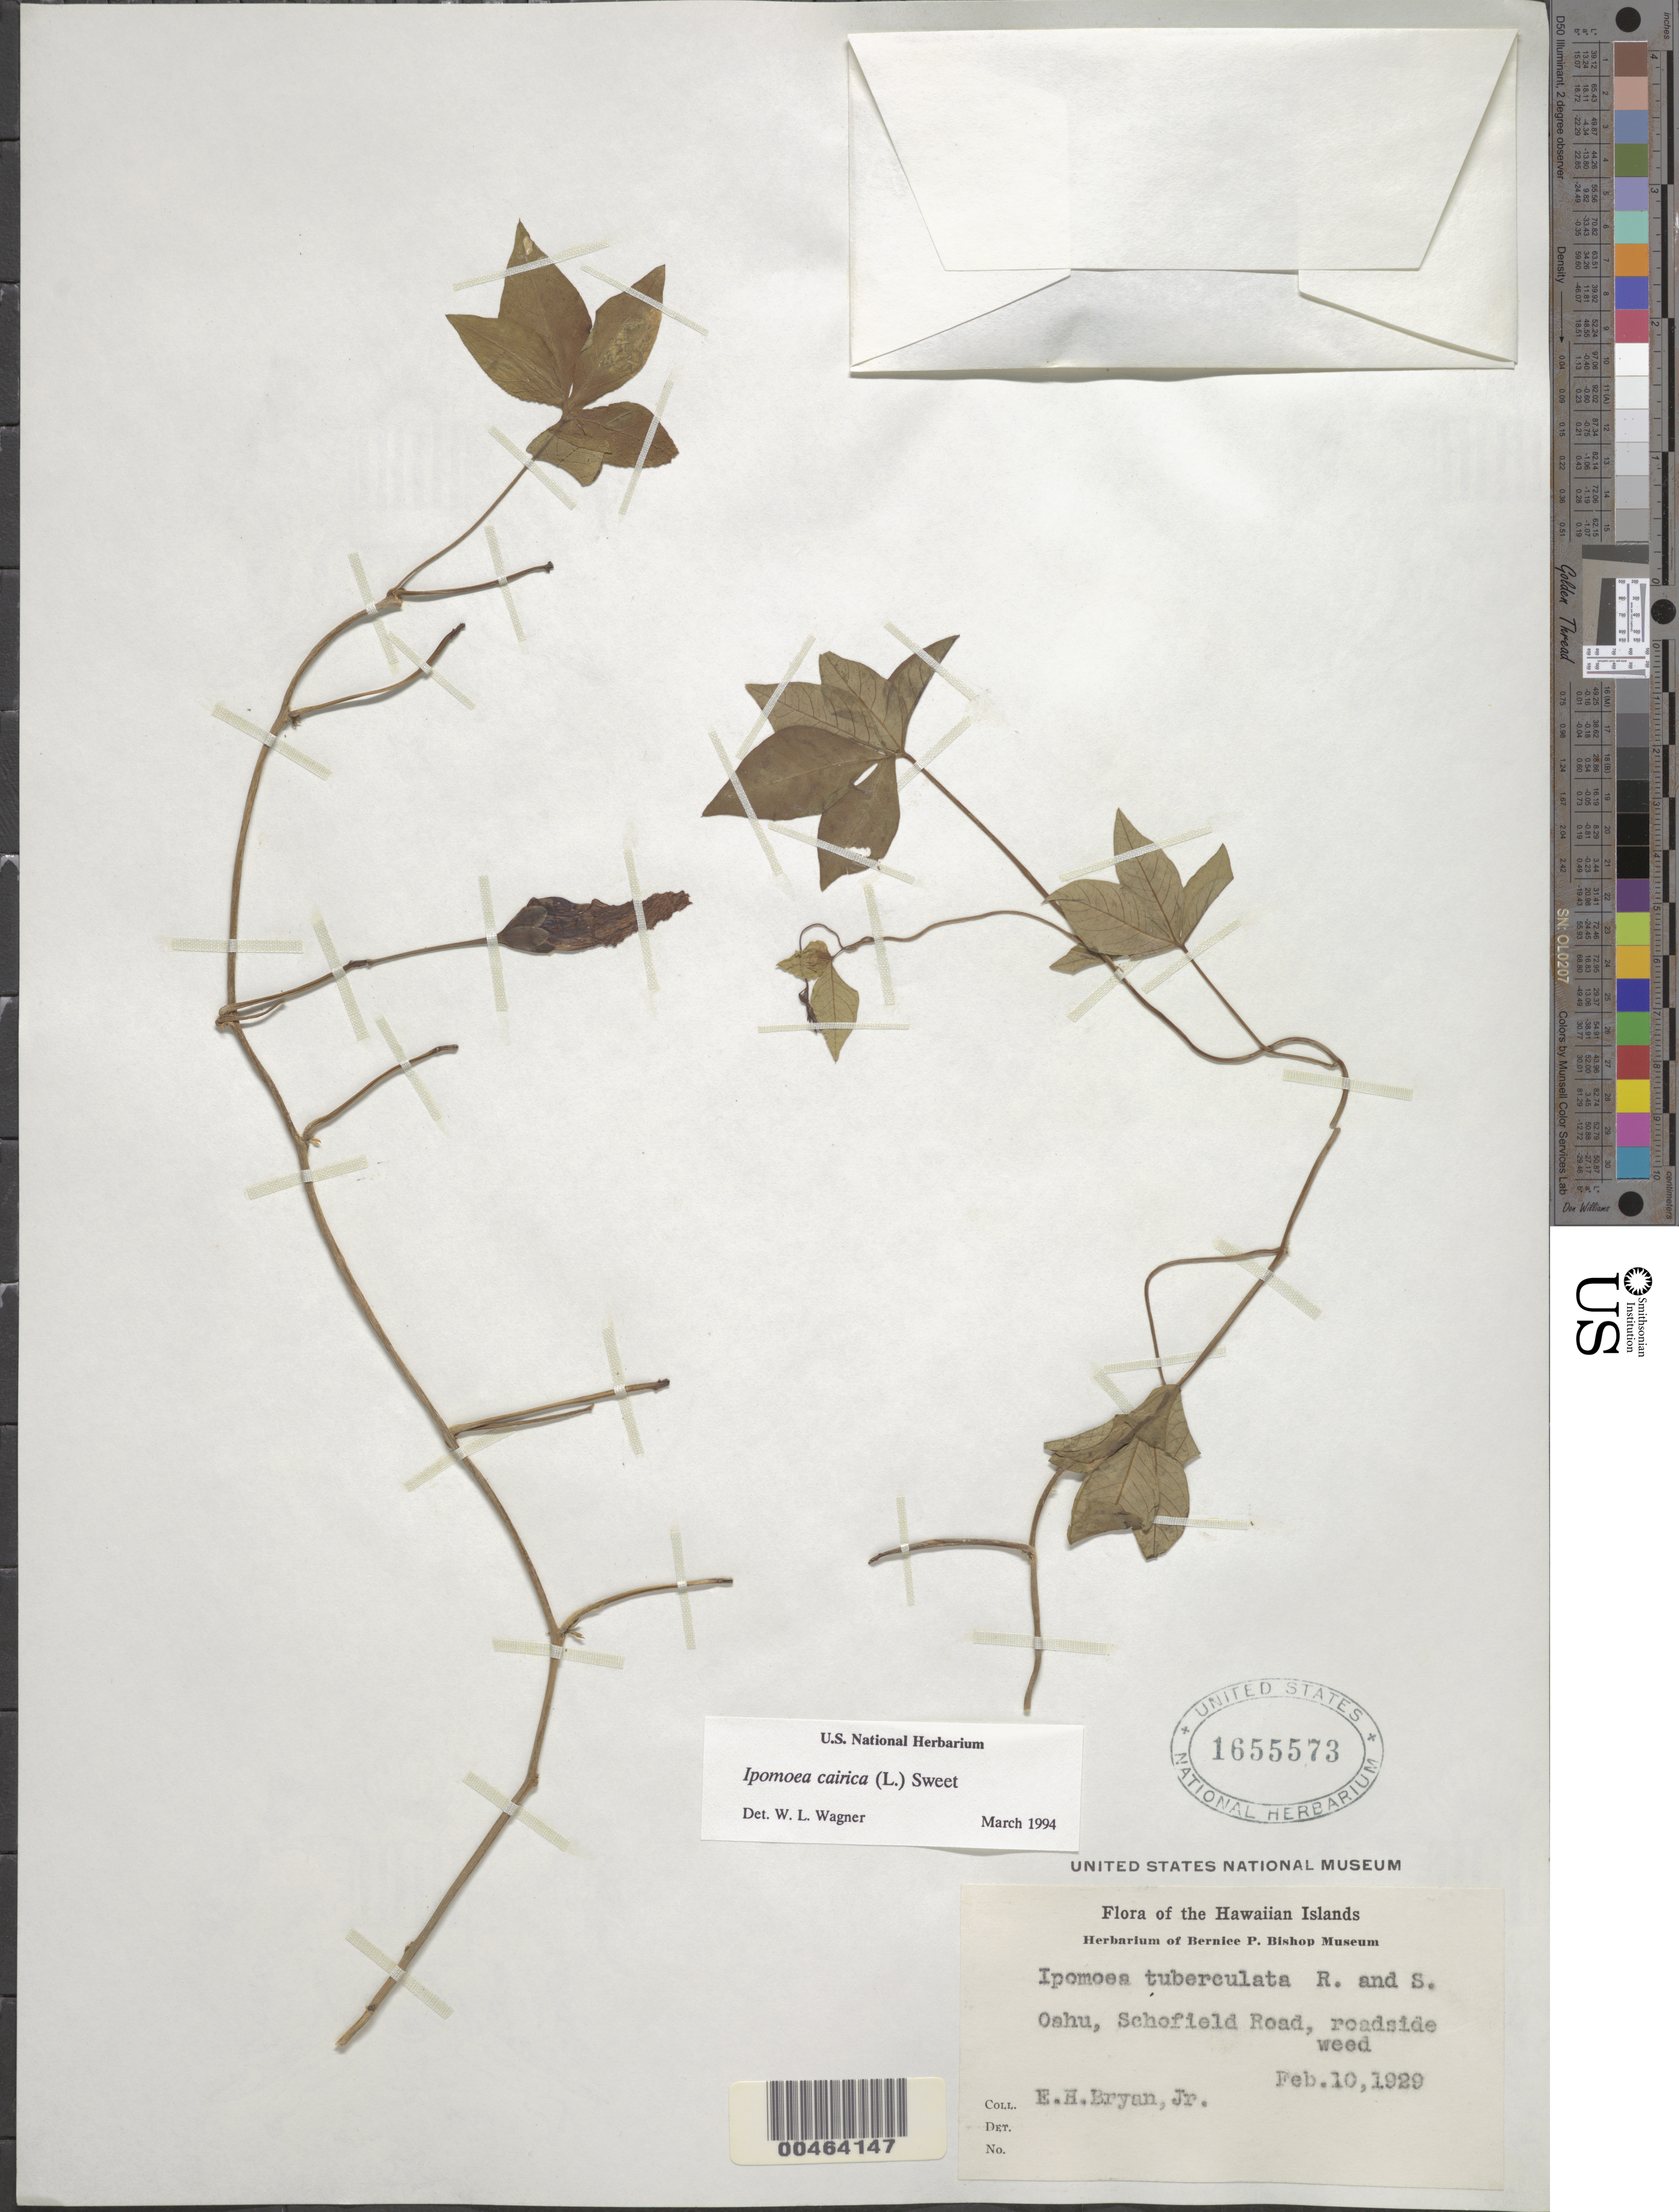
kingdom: Plantae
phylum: Tracheophyta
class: Magnoliopsida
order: Solanales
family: Convolvulaceae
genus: Ipomoea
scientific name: Ipomoea cairica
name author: (L.) Sweet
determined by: Wagner, W. L., (BOT), Smithsonian Institution - National Museum of Natural History (UNITED STATES)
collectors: E. Bryan Jr.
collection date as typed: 10 Feb 1929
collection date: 1929-02-10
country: United States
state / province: Hawaii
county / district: Honolulu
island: Oahu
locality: Schofield Road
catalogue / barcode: US 1655573